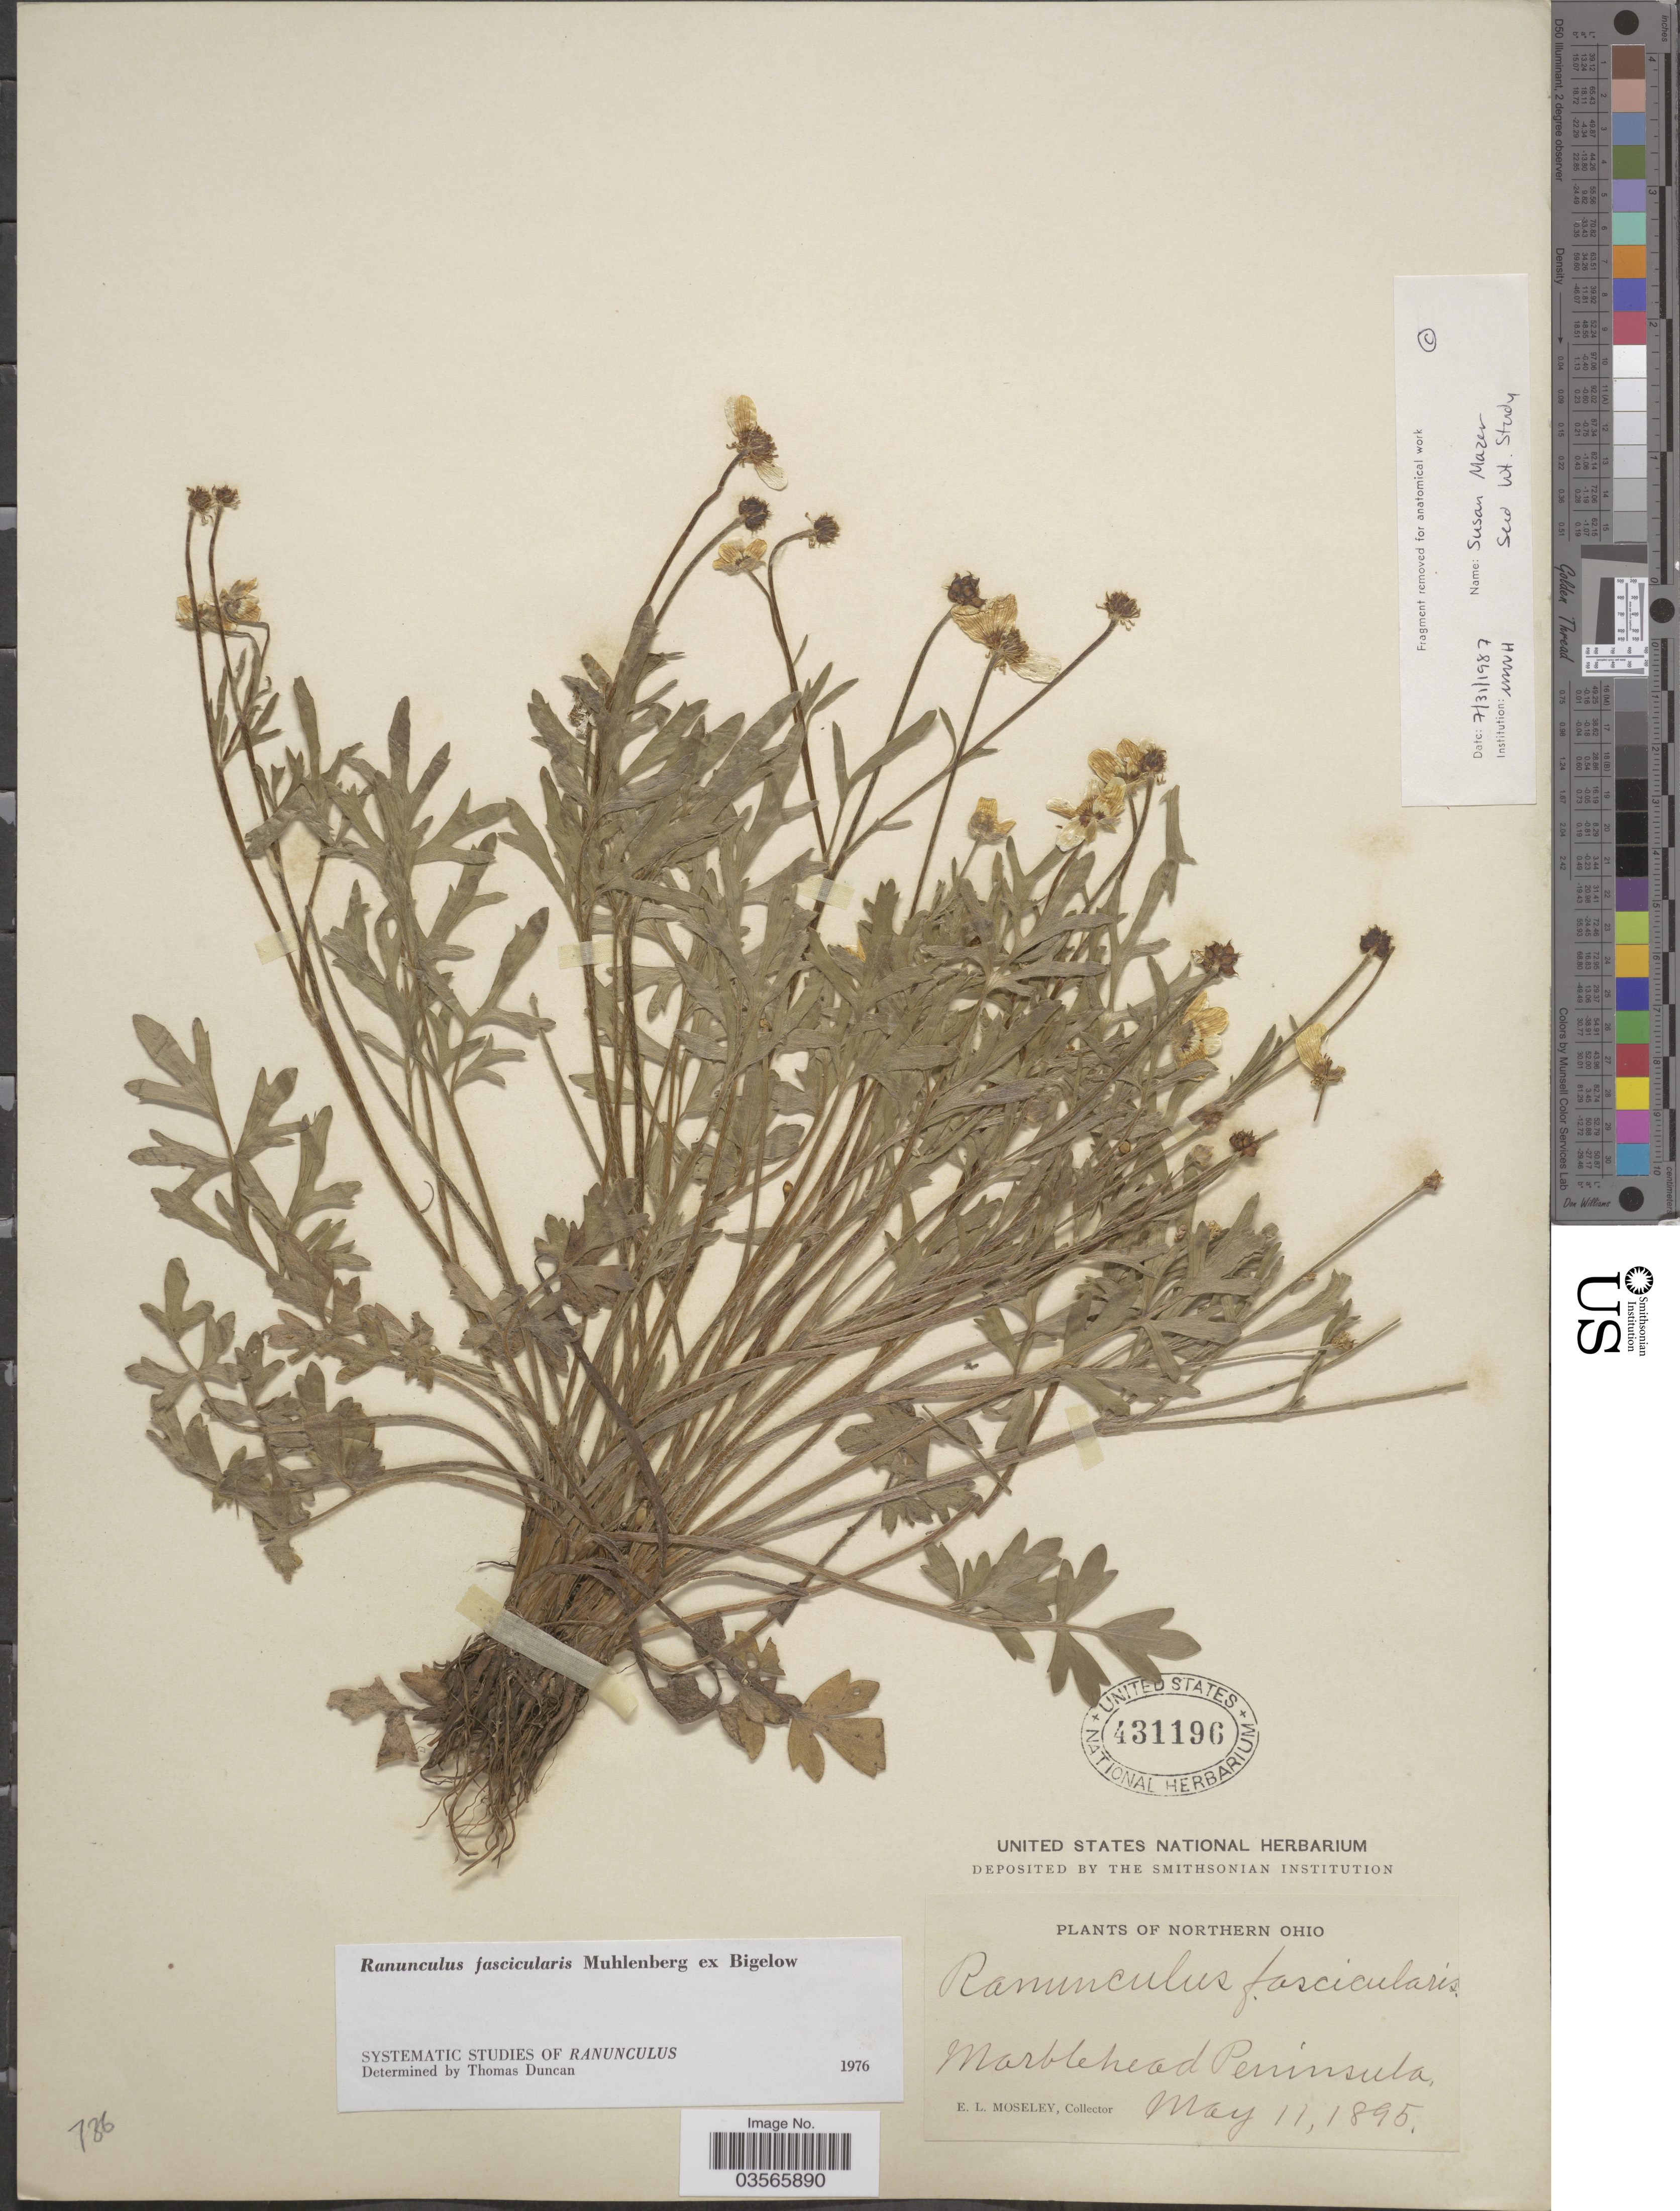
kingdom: Plantae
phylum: Tracheophyta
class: Magnoliopsida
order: Ranunculales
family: Ranunculaceae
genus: Ranunculus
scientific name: Ranunculus fascicularis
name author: Muhl. ex Bigelow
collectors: E. Moseley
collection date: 1895-05-11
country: United States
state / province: Ohio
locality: Northern Ohio. Marblehead Peninsula.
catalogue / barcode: US 431196